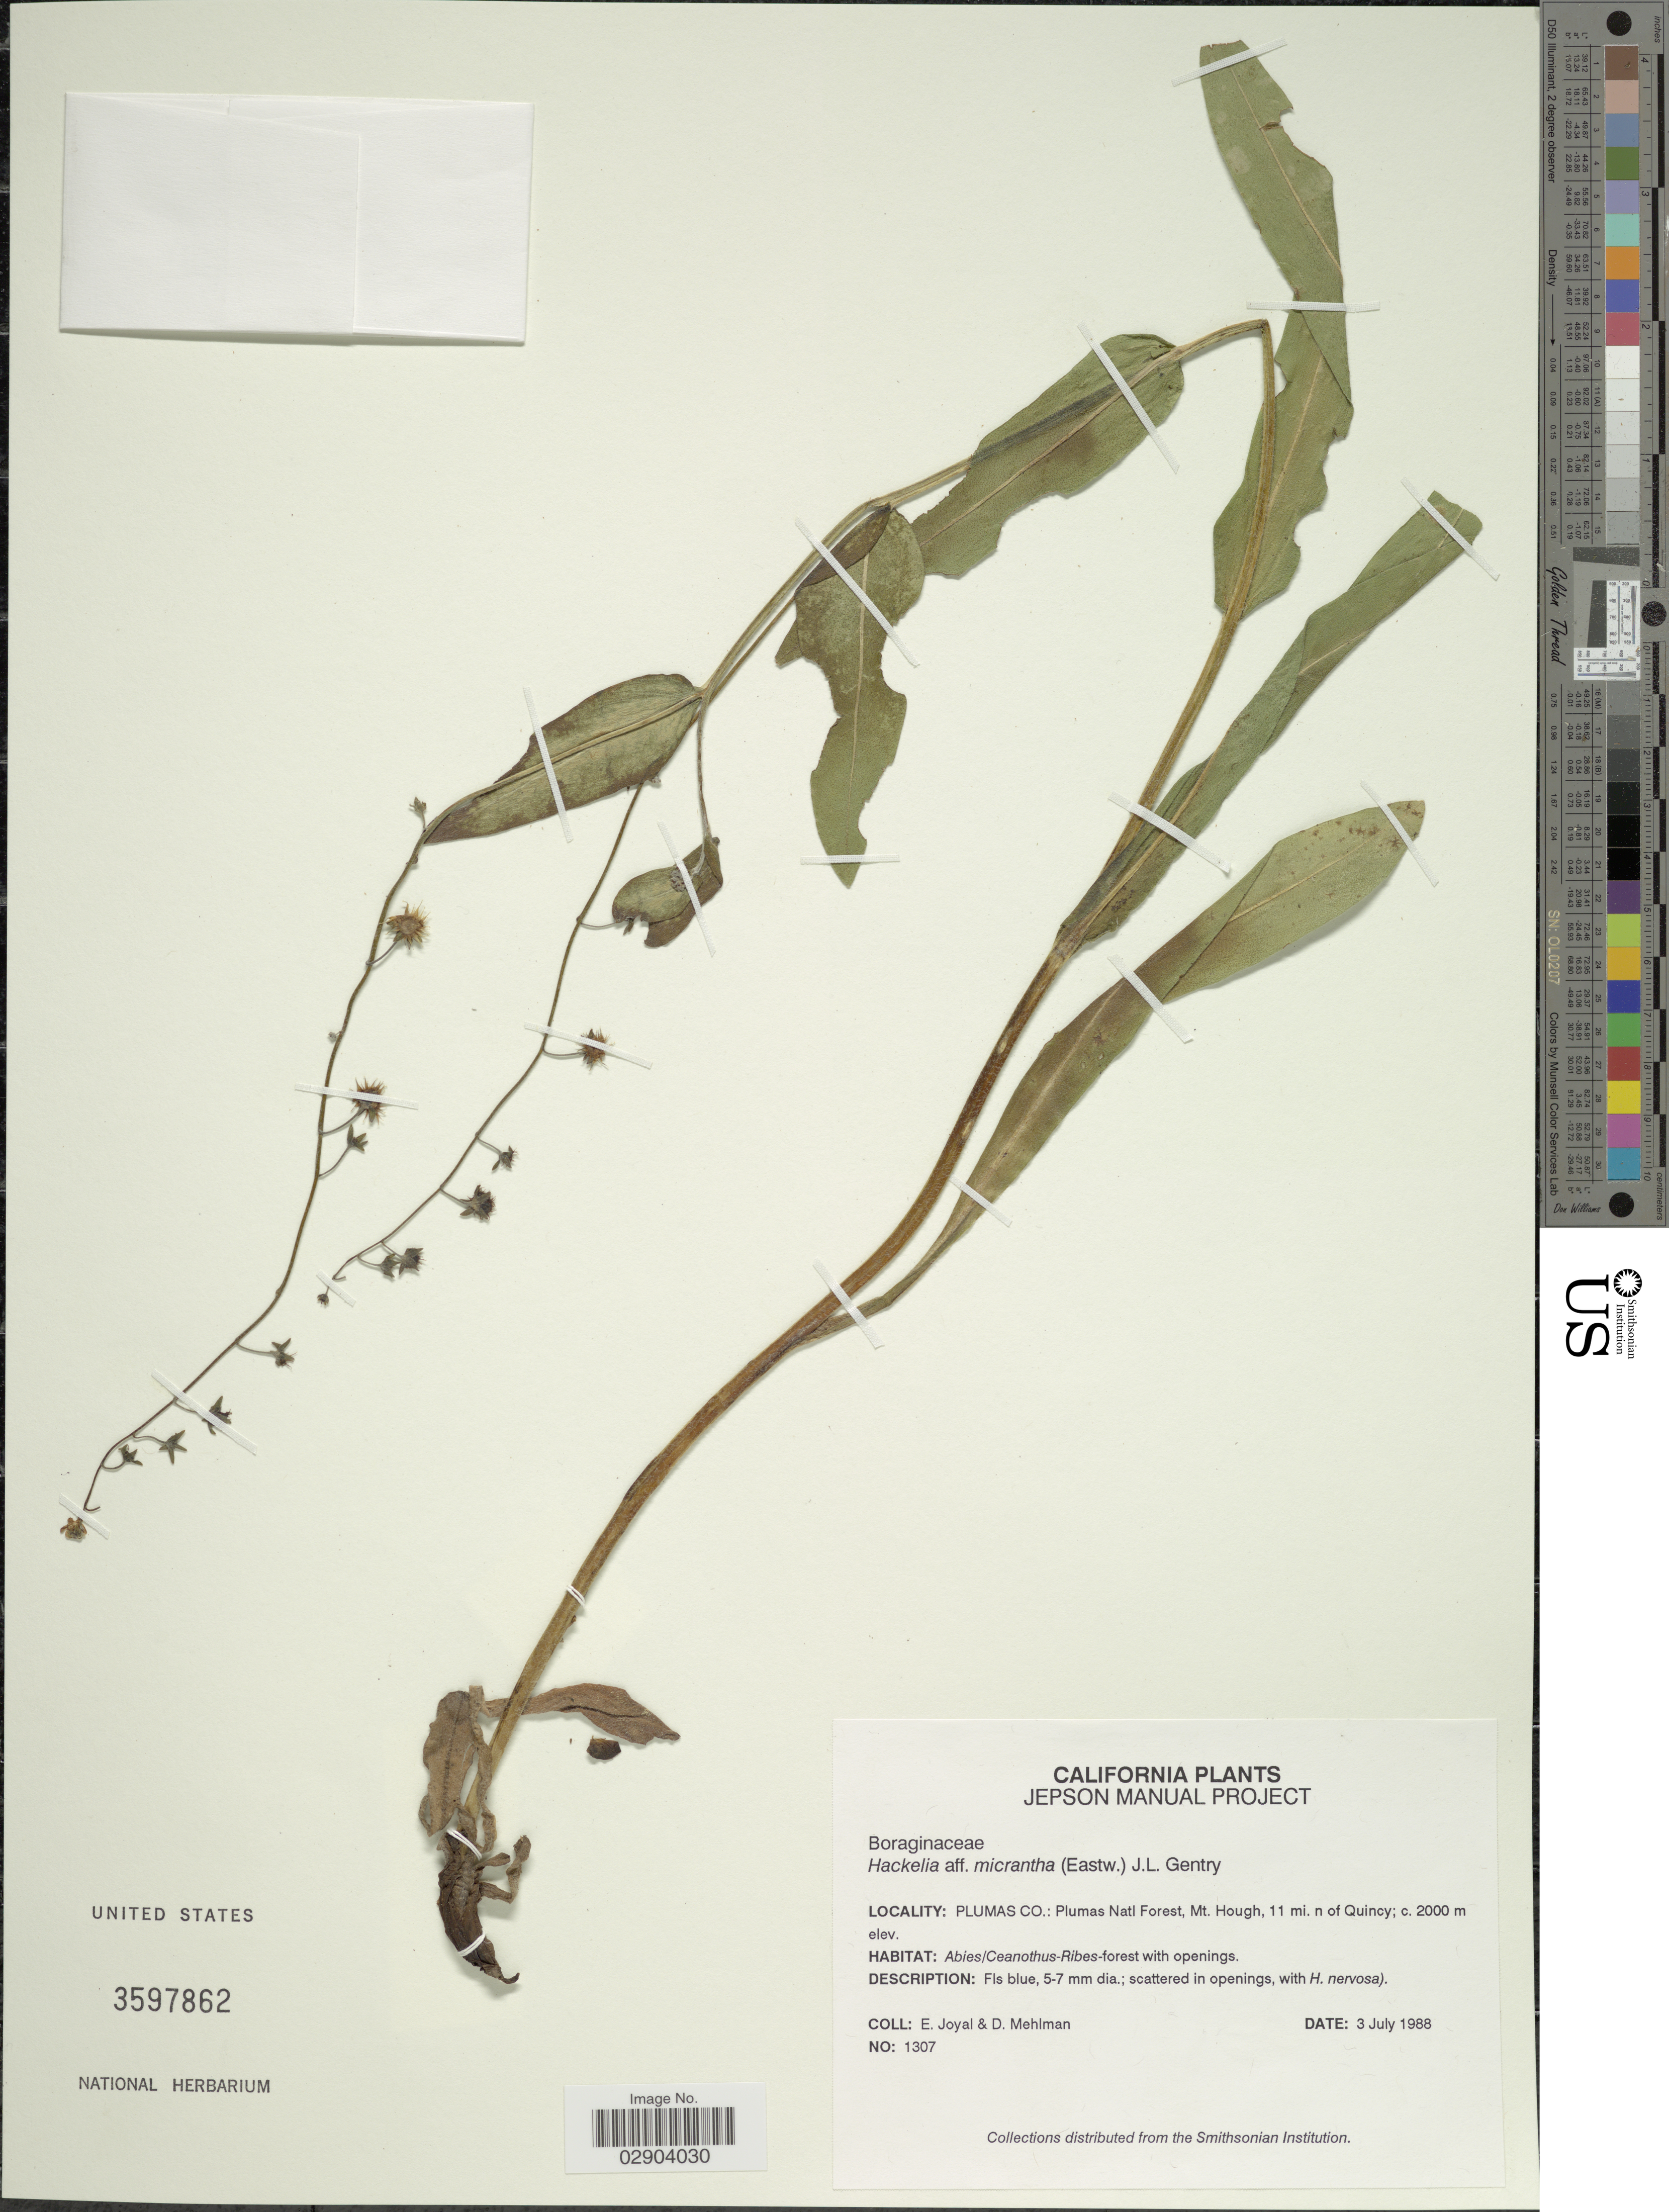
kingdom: Plantae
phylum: Tracheophyta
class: Magnoliopsida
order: Boraginales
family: Boraginaceae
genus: Hackelia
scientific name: Hackelia micrantha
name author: (Eastw.) J.L. Gentry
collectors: E. Joyal & D. Mehlman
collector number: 1307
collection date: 1988-07-03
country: United States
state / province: California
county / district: Plumas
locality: Plumas Co.: Plumas Natl Forest, Mt. Hough, 11 mi. n of Quincy.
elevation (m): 2000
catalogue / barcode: US 3597862